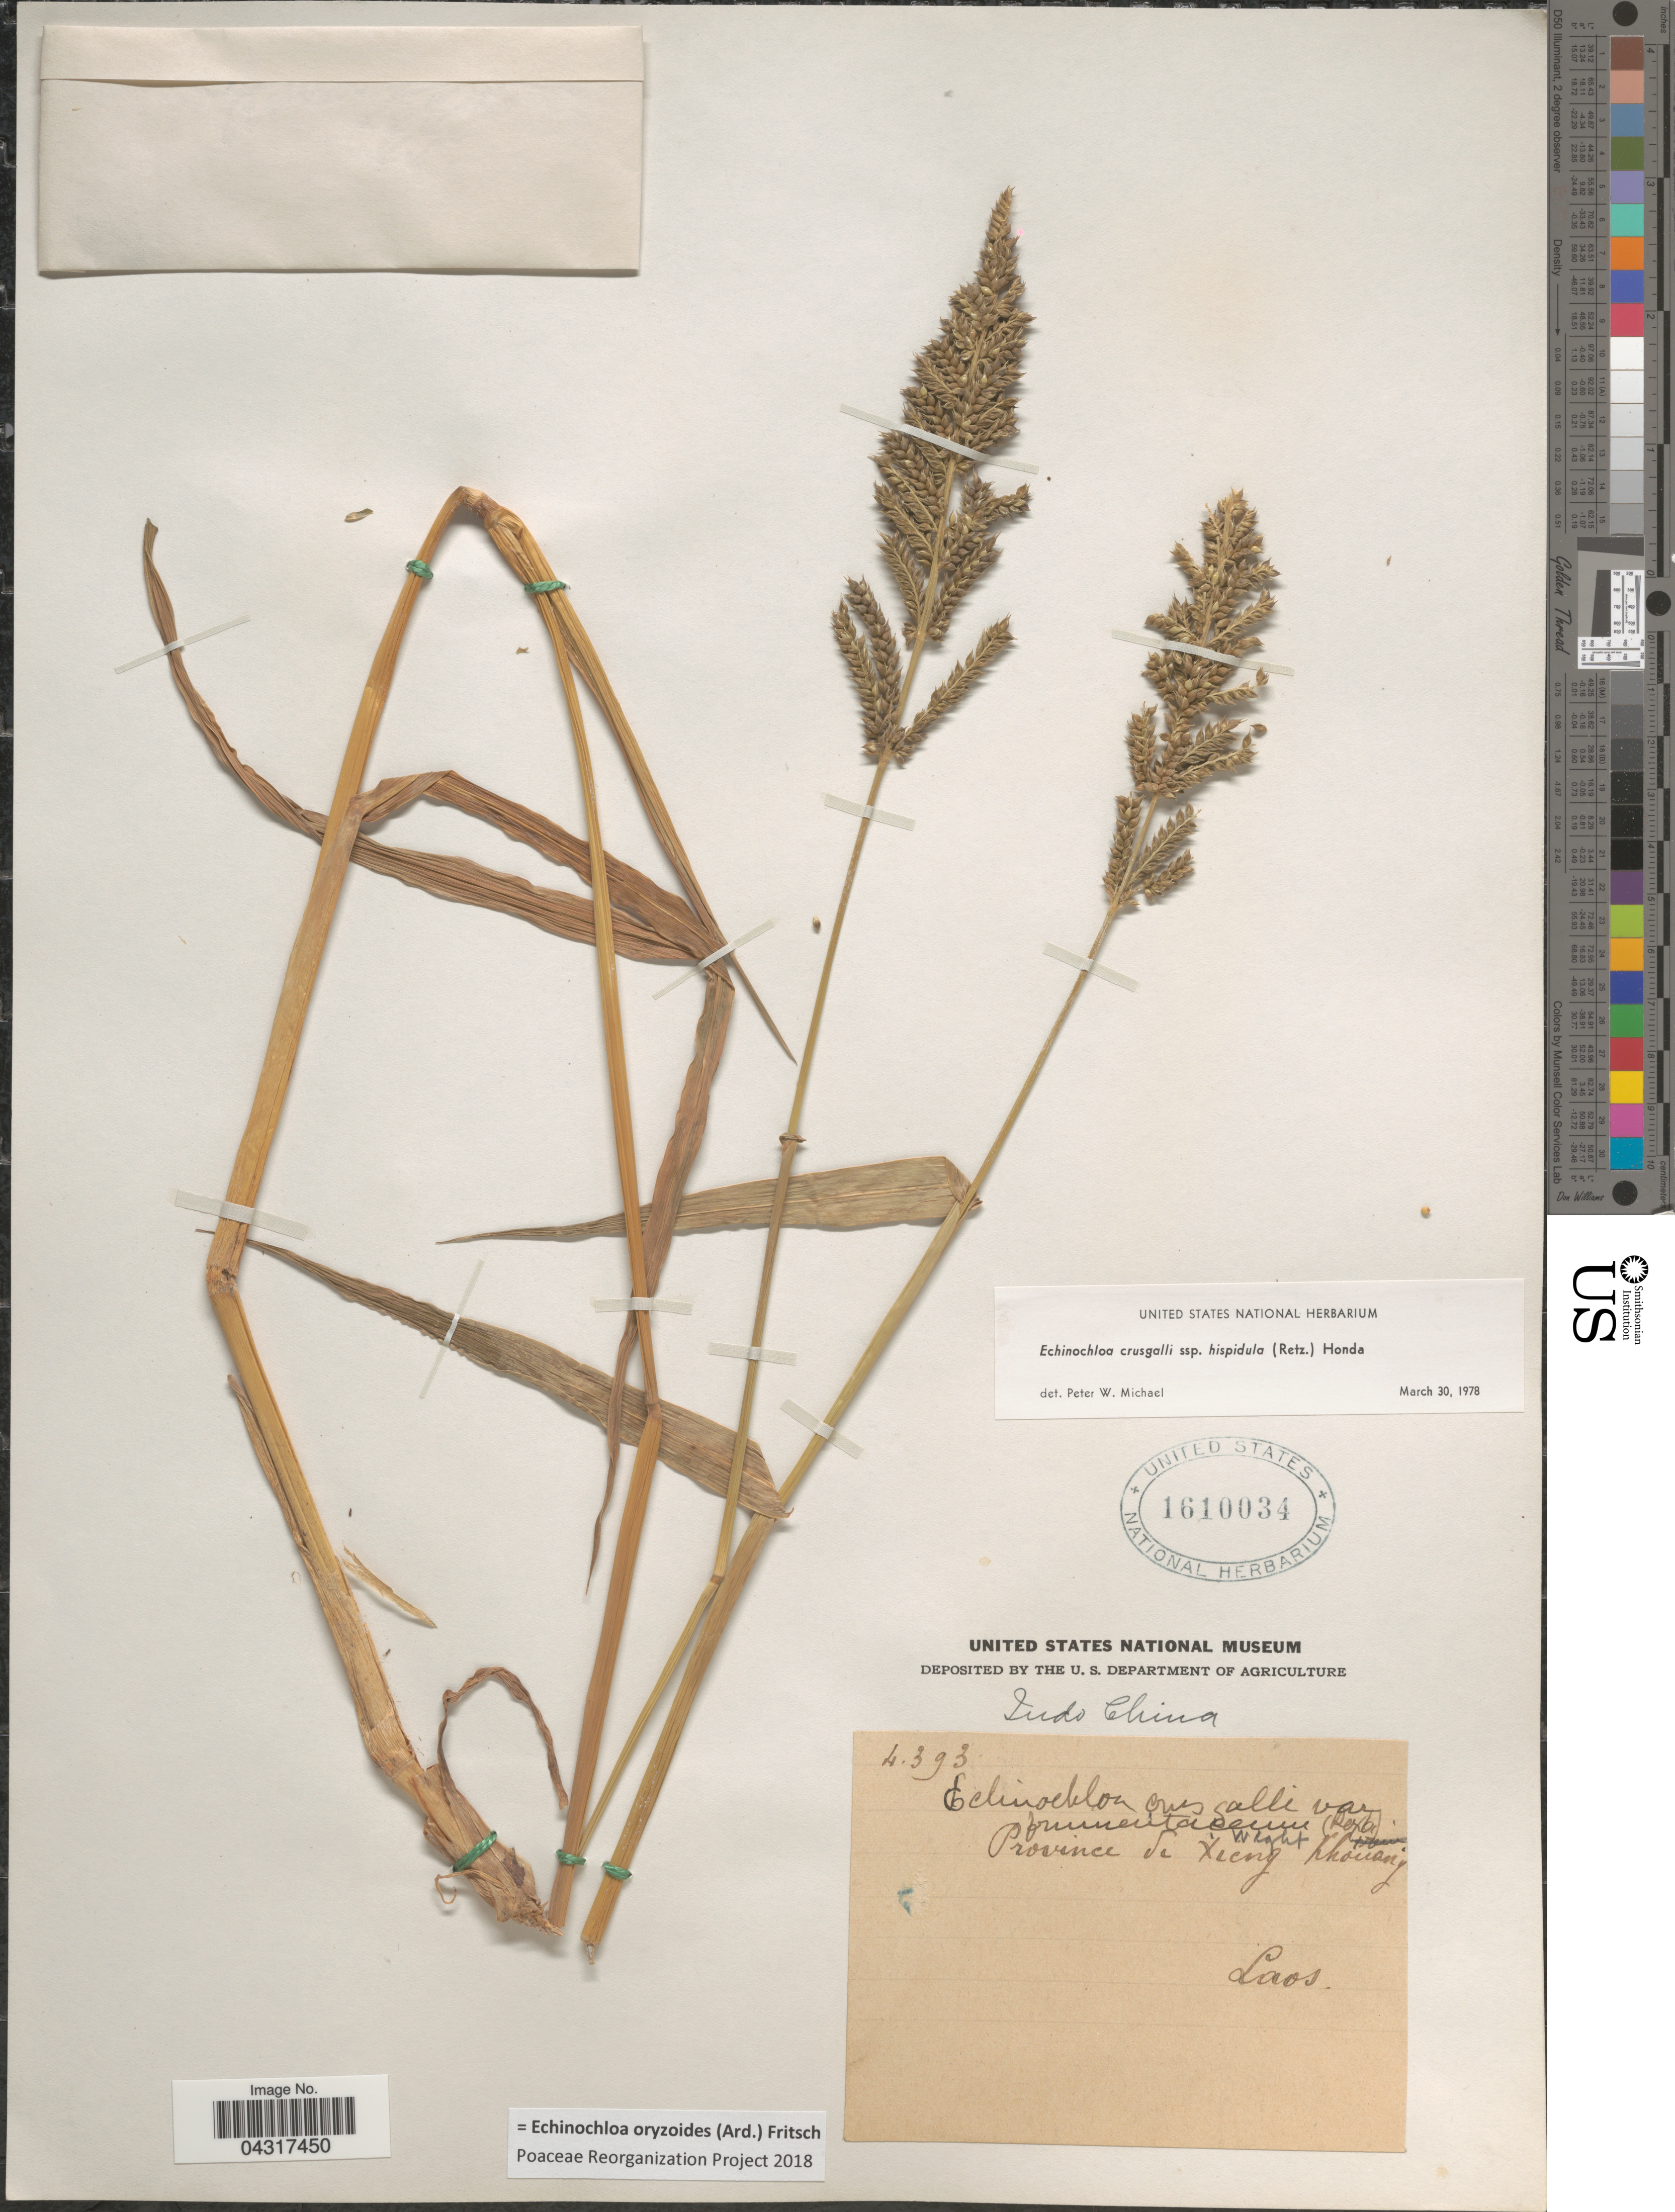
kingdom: Plantae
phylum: Tracheophyta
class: Liliopsida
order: Poales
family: Poaceae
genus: Echinochloa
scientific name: Echinochloa oryzoides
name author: (Ard.) Fritsch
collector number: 4393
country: Laos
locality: Indo China. Province de Xieng Khouang.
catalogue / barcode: US 1610034